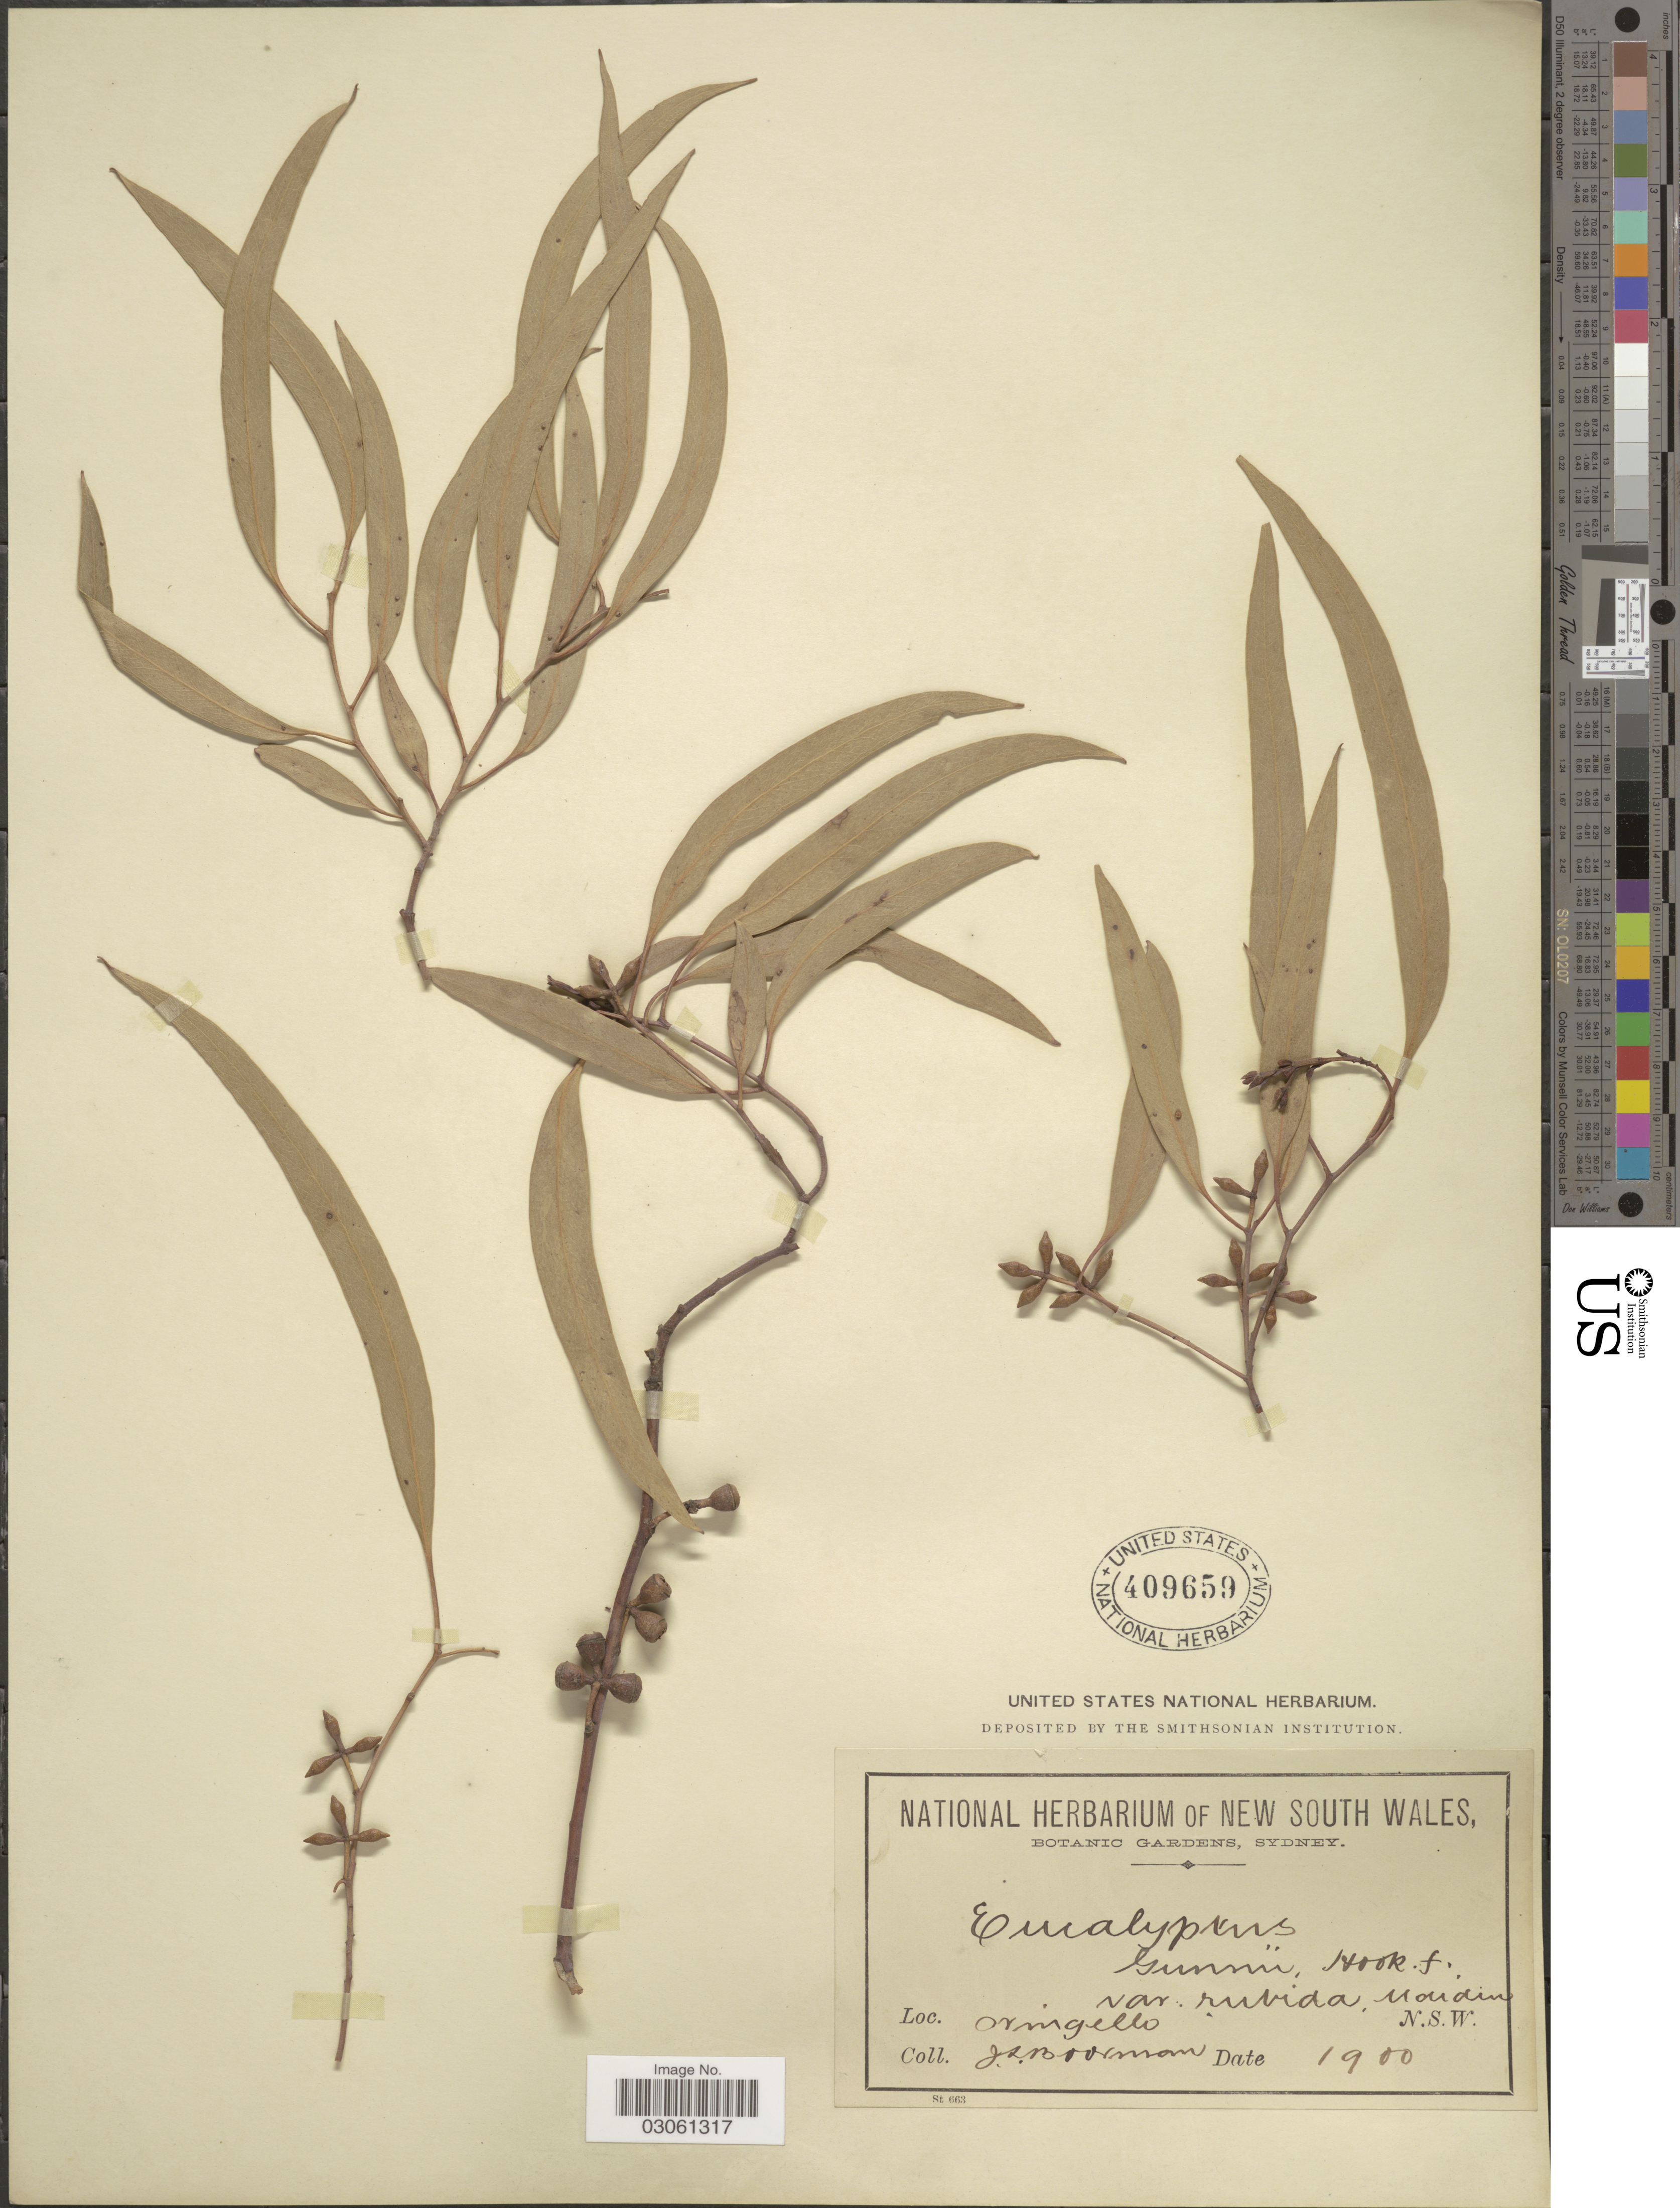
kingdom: Plantae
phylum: Tracheophyta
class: Magnoliopsida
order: Myrtales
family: Myrtaceae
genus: Eucalyptus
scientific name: Eucalyptus gunnii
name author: Hook. f.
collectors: J. Boorman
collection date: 1900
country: Australia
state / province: New South Wales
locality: Wingello. N.S.W.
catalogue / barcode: US 409659